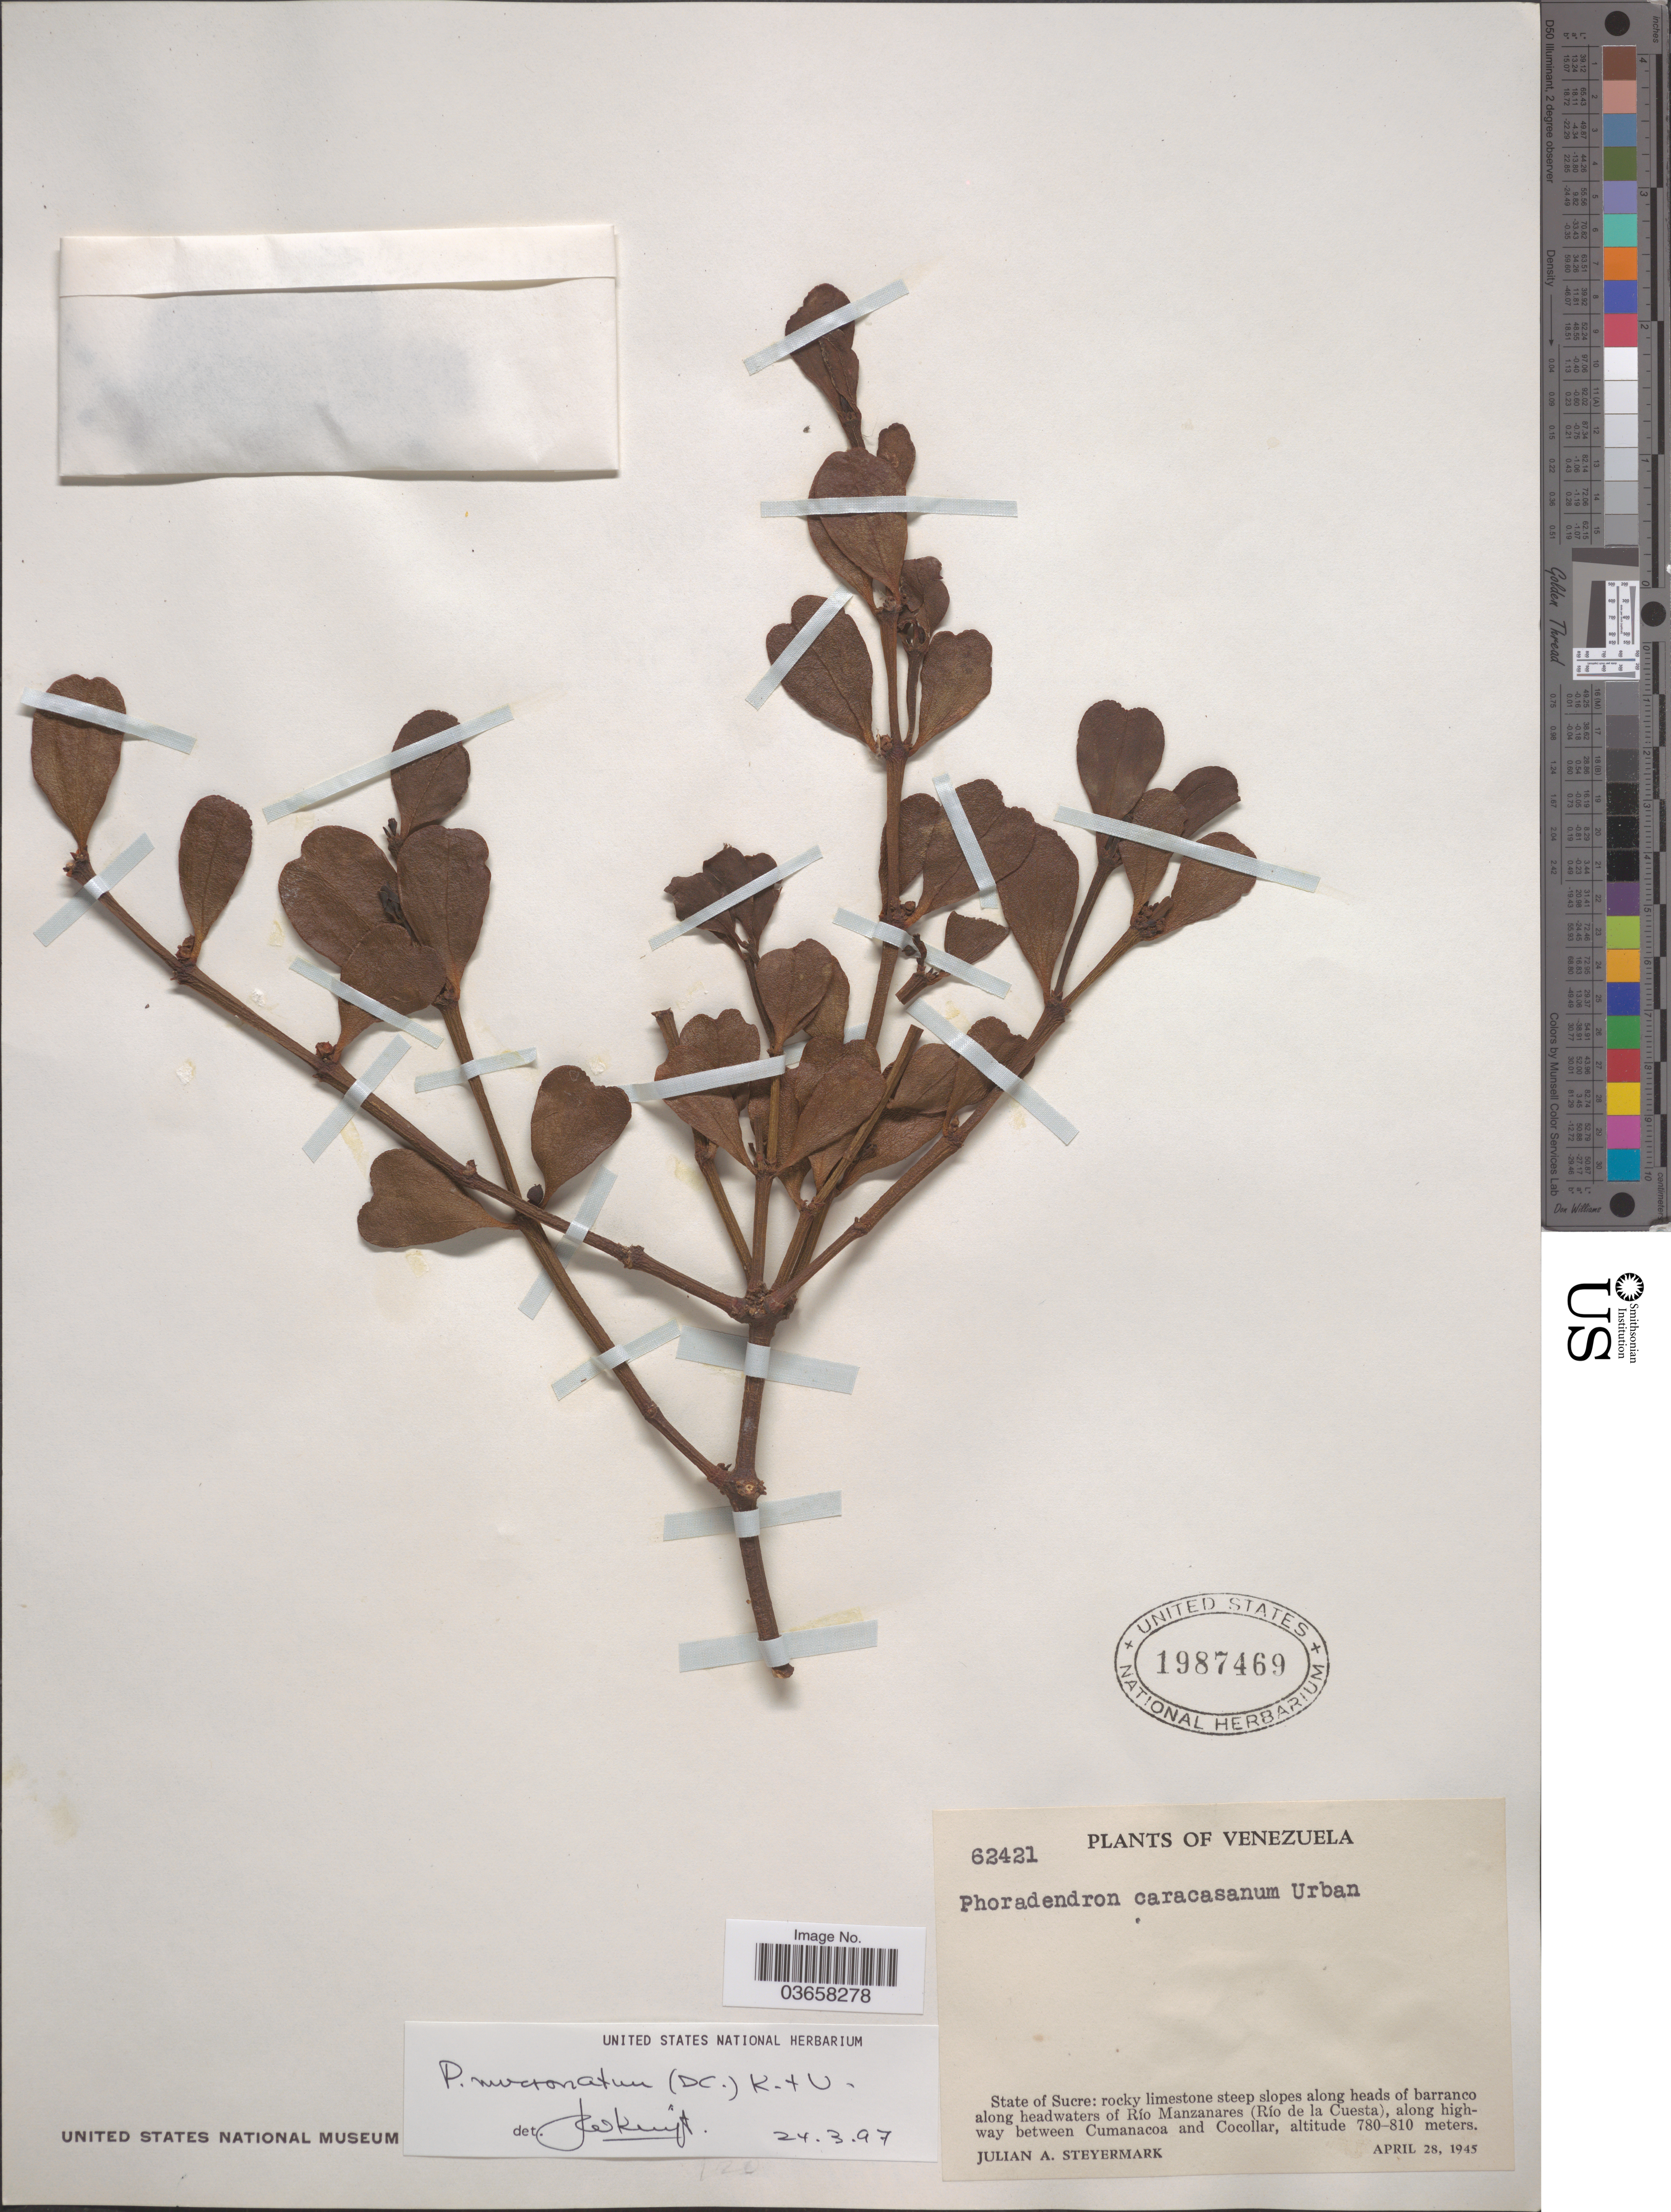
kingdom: Plantae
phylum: Tracheophyta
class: Magnoliopsida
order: Santalales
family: Viscaceae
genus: Phoradendron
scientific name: Phoradendron mucronatum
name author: (DC.) Krug & Urb.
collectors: J. Steyermark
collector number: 62421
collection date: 1945-04-28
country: Colombia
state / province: Sucre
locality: Rocky limestone steep slopes along heads of barranco along headwaters of Río Manzanares (Río de la Cuesta), along highway between Cumanacoa and Cocollar.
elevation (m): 780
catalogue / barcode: US 1987469